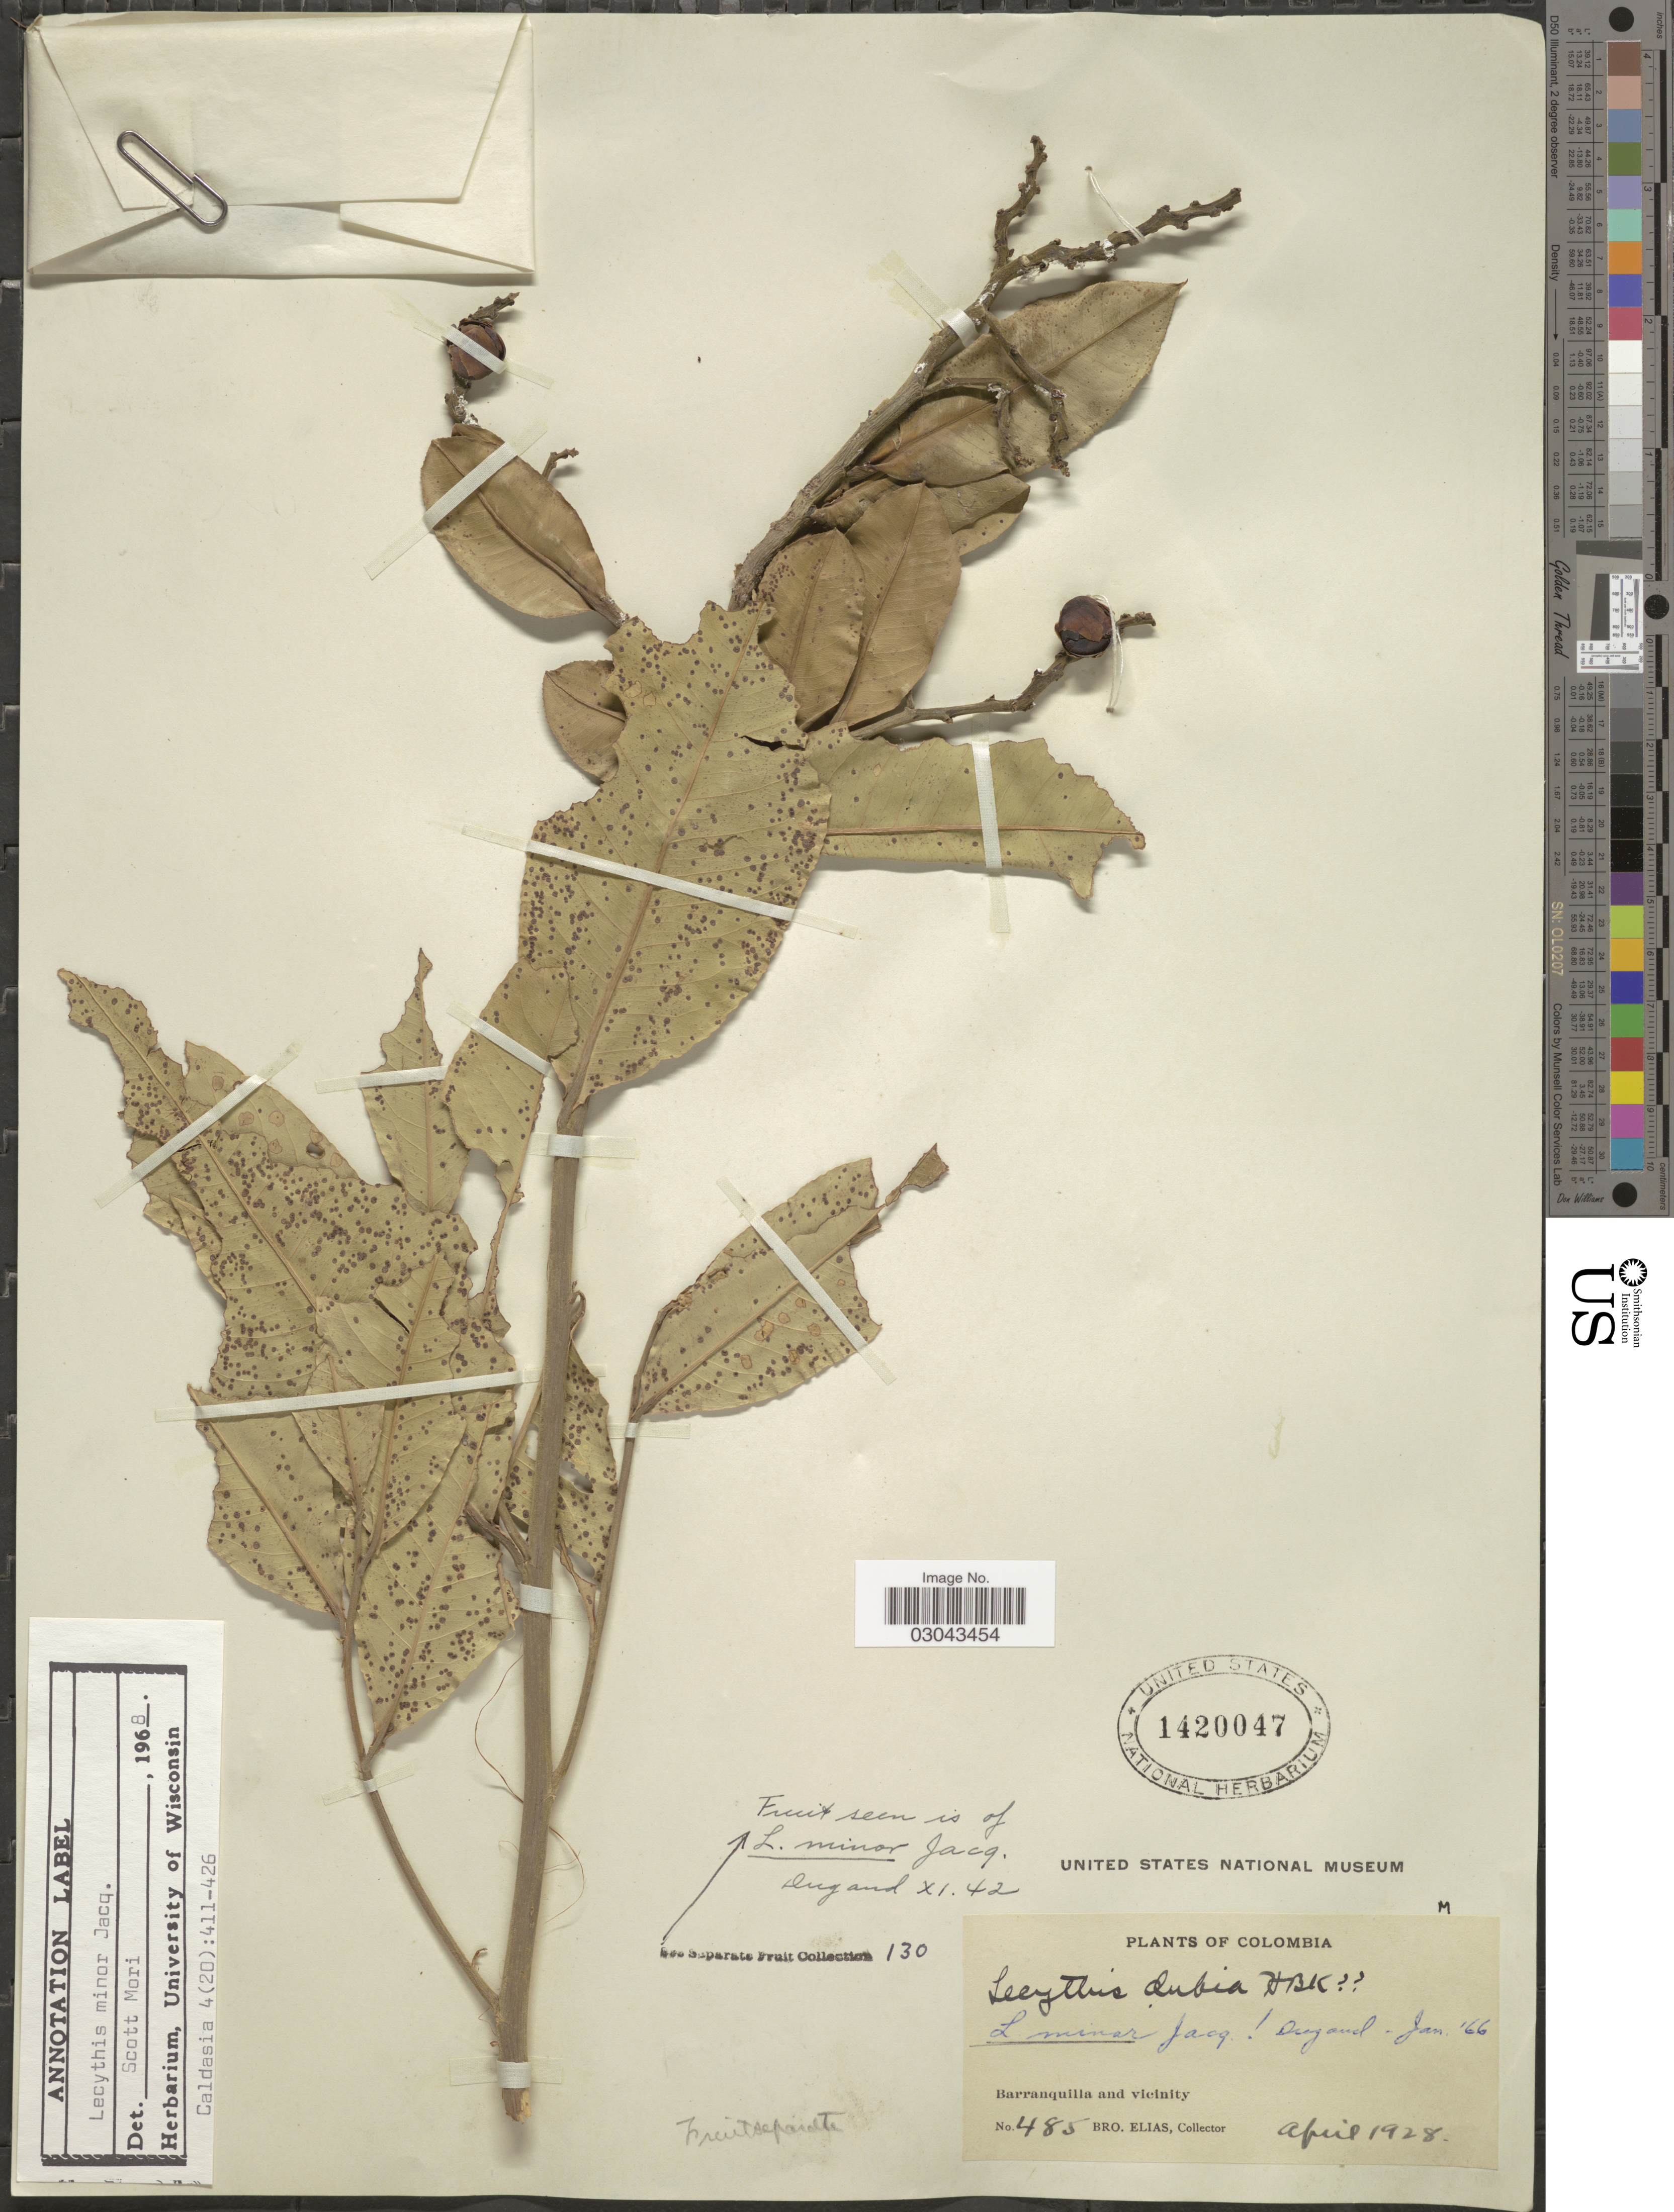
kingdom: Plantae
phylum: Tracheophyta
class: Magnoliopsida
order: Ericales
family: Lecythidaceae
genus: Lecythis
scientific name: Lecythis minor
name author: Jacq.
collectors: Bro. Elias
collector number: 485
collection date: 1928-04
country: Colombia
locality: Barranquilla and vicinity.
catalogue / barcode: US 1420047